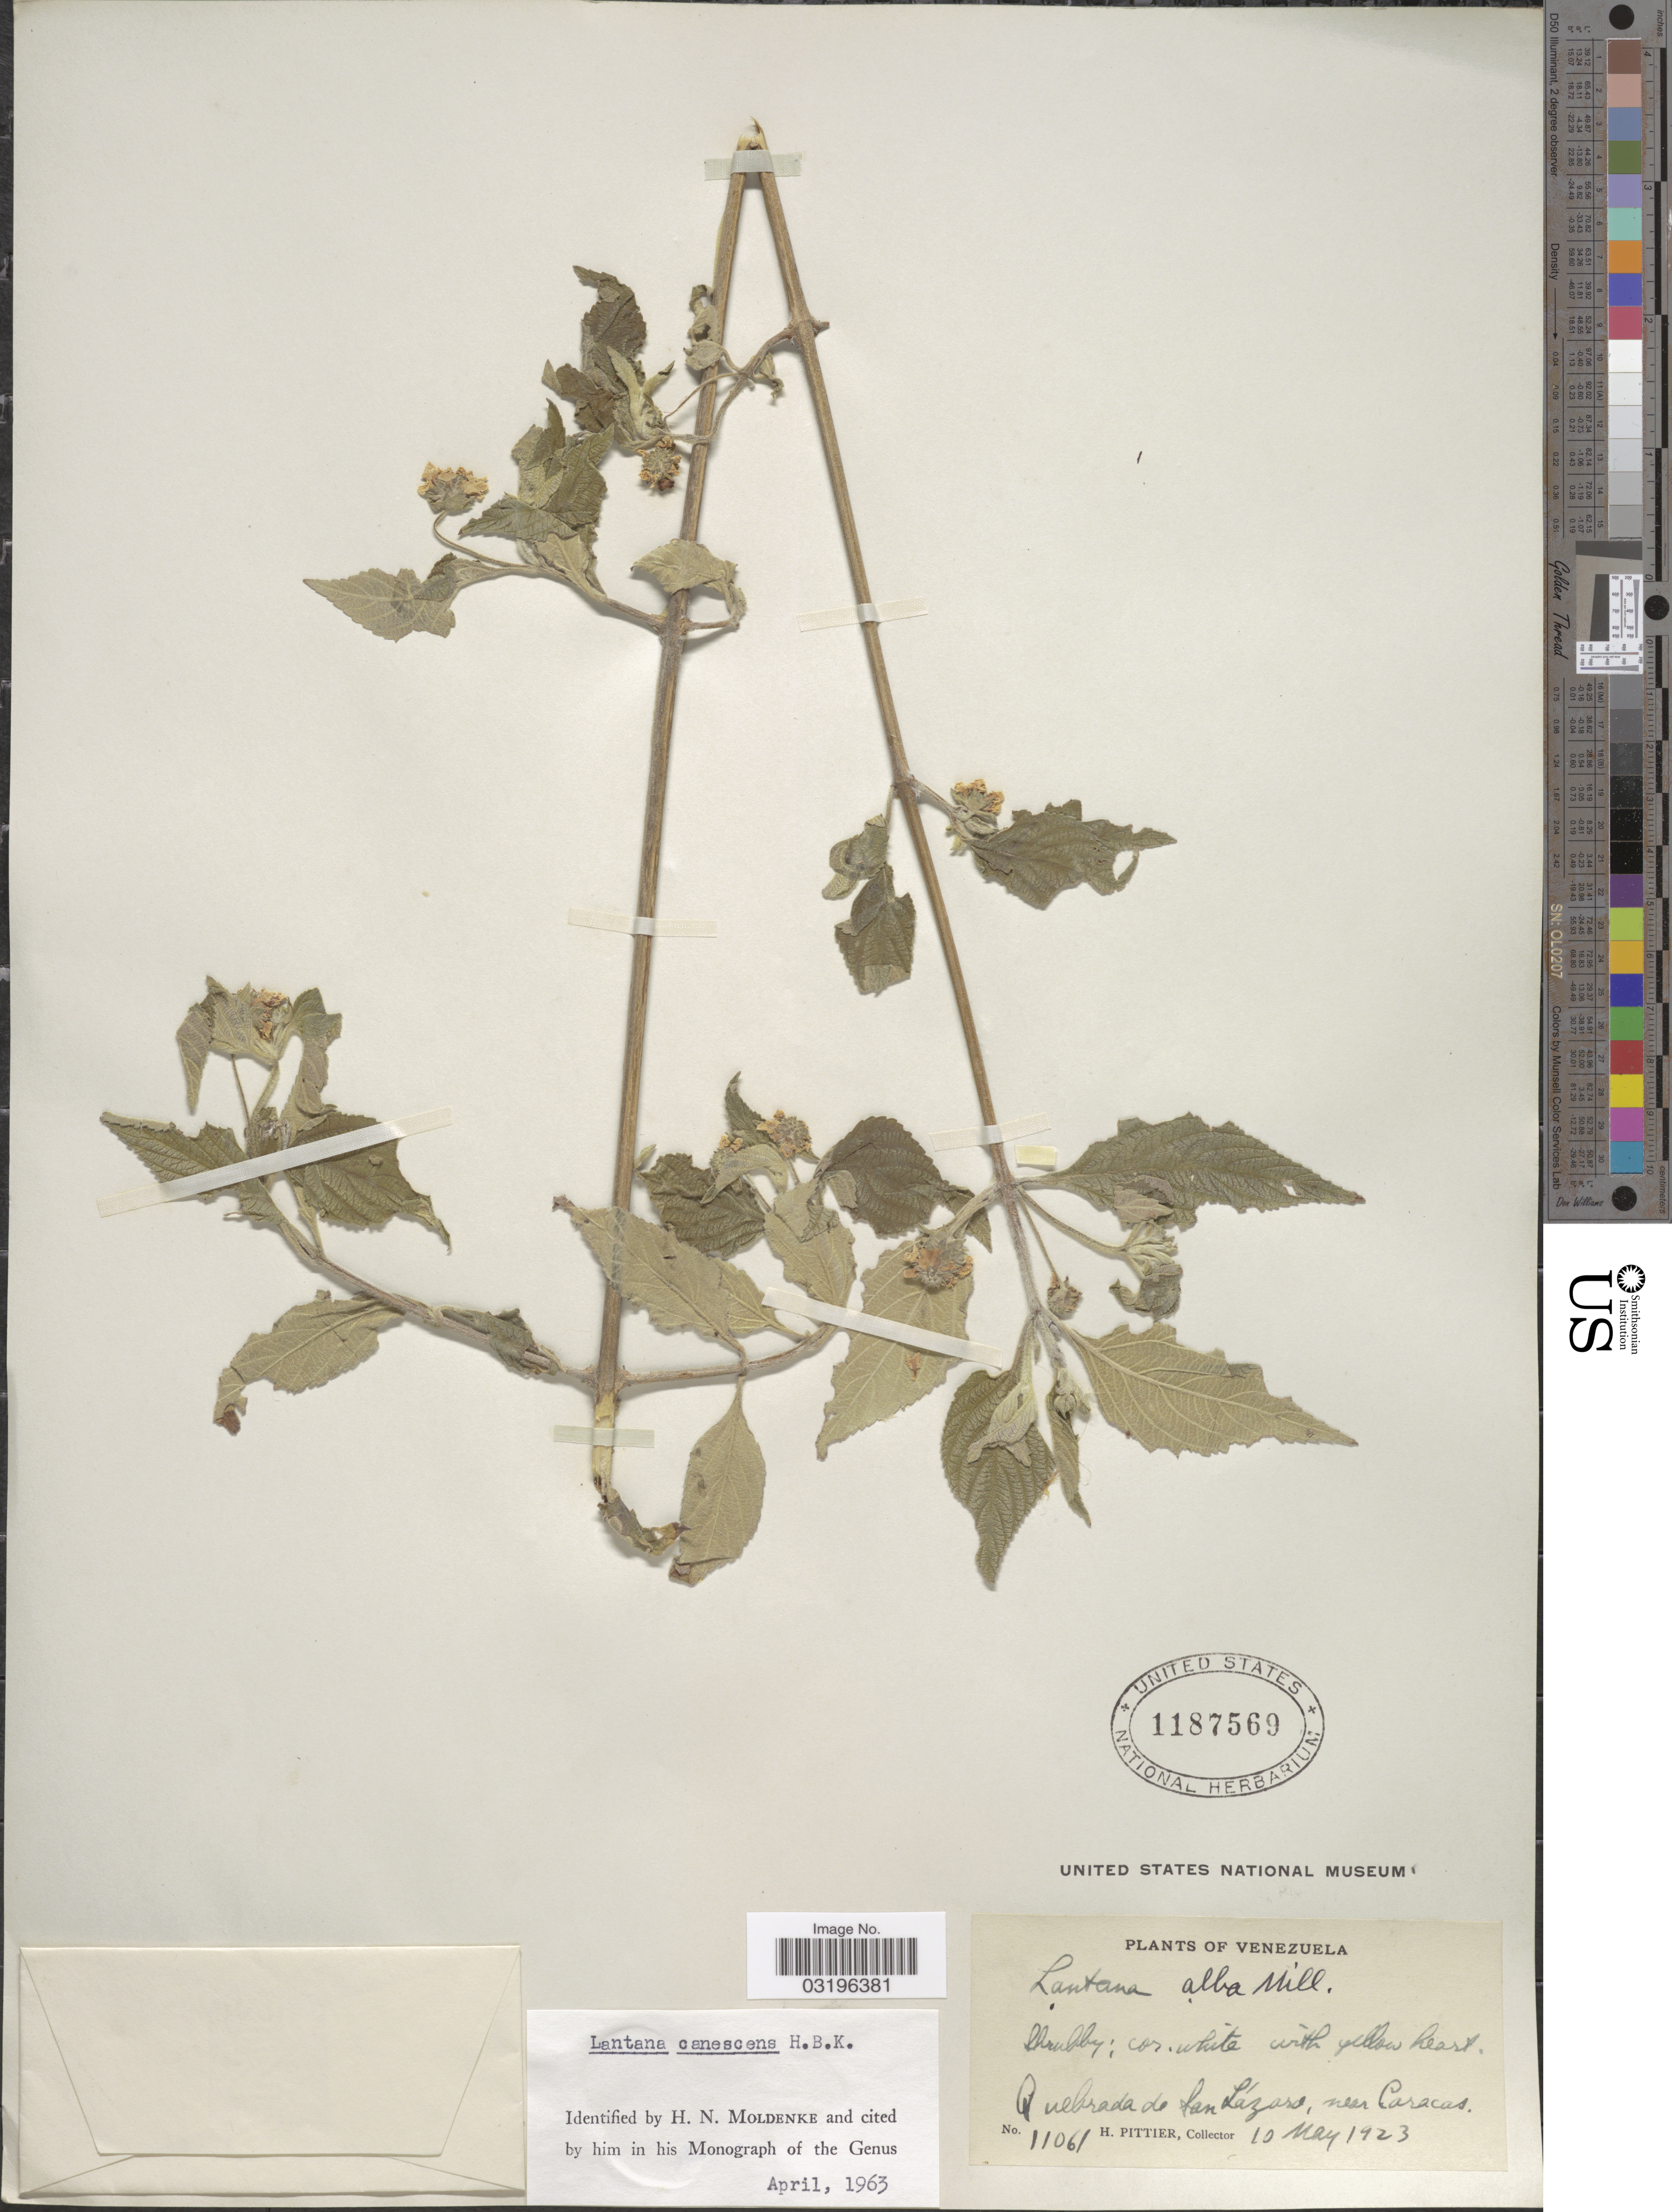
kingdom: Plantae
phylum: Tracheophyta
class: Magnoliopsida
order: Lamiales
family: Verbenaceae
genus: Lantana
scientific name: Lantana canescens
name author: Kunth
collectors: H. F. Pittier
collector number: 11061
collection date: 1923-05-10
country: Venezuela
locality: Quebrada de San Lazaro, near Caracas.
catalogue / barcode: US 1187569